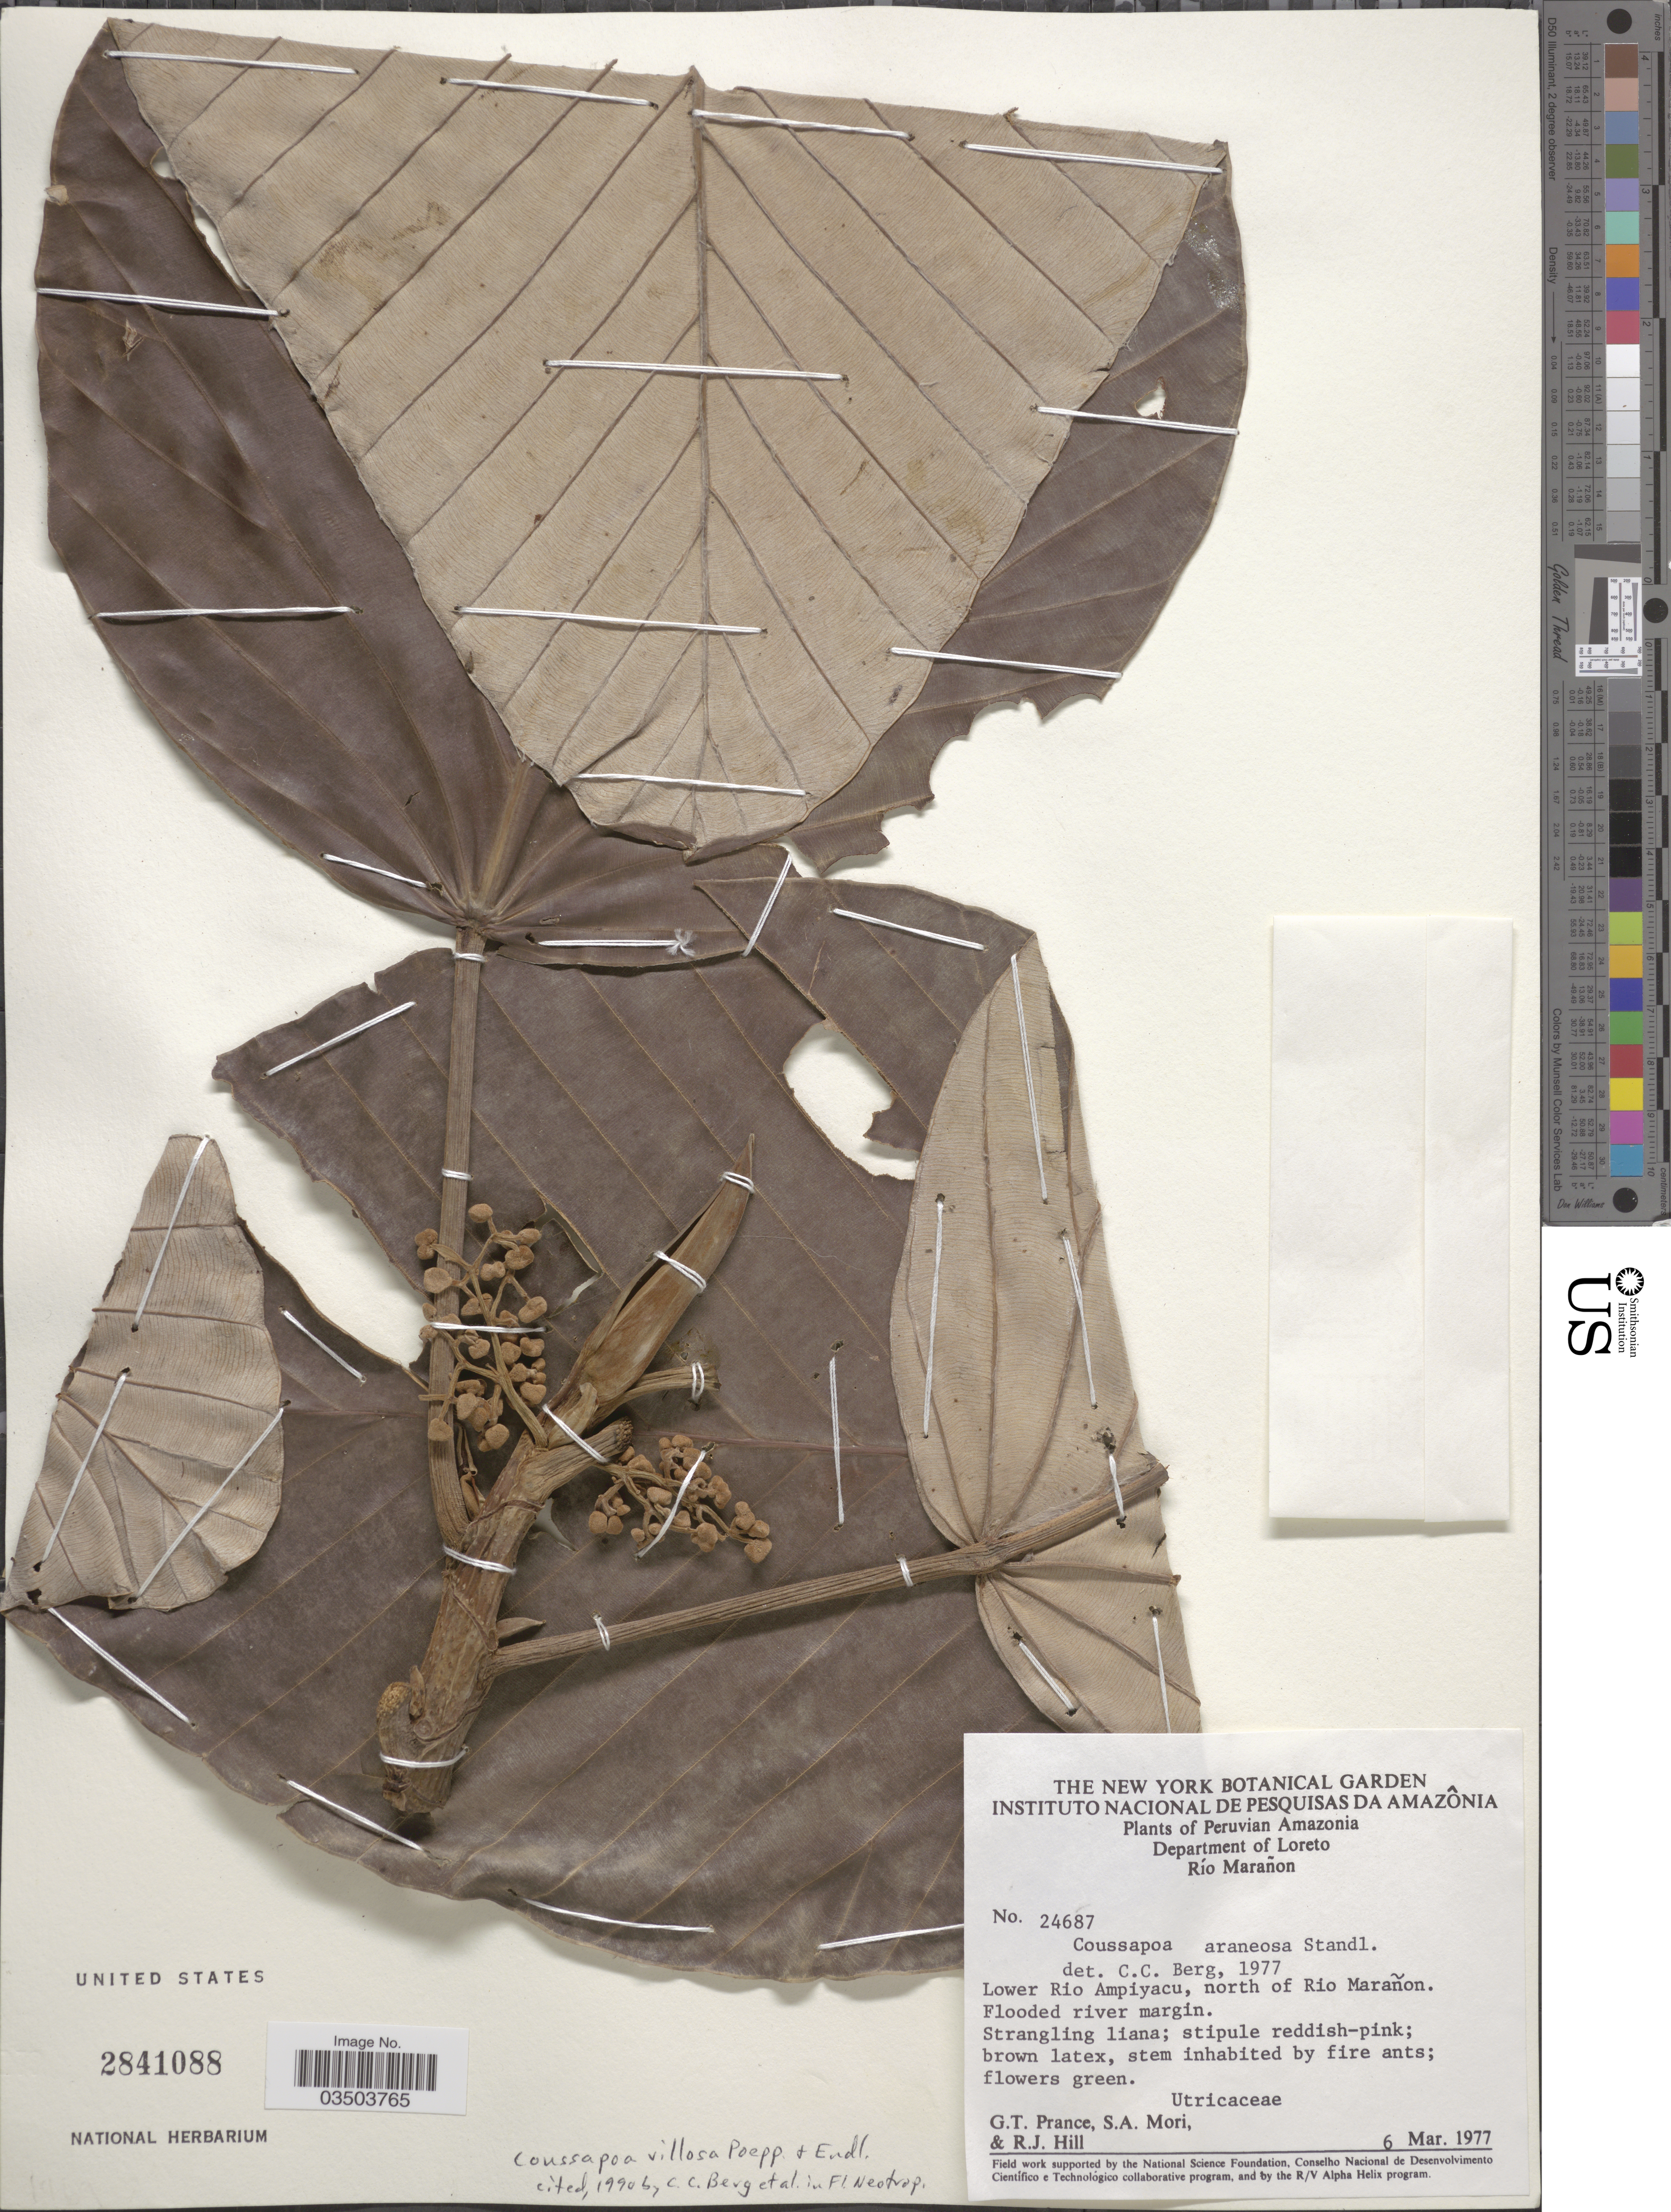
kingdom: Plantae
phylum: Tracheophyta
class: Magnoliopsida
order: Rosales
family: Urticaceae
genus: Coussapoa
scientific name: Coussapoa villosa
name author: Poepp. & Endl.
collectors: G. T. Prance, S. Mori & R. J. Hill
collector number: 24687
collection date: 1977-03-06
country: Peru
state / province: Loreto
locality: Peruvian Amazonia. Department of Loreto. Río Marañon. Lower Rio Ampiyacu, north of Rio Marañon.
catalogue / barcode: US 2841088